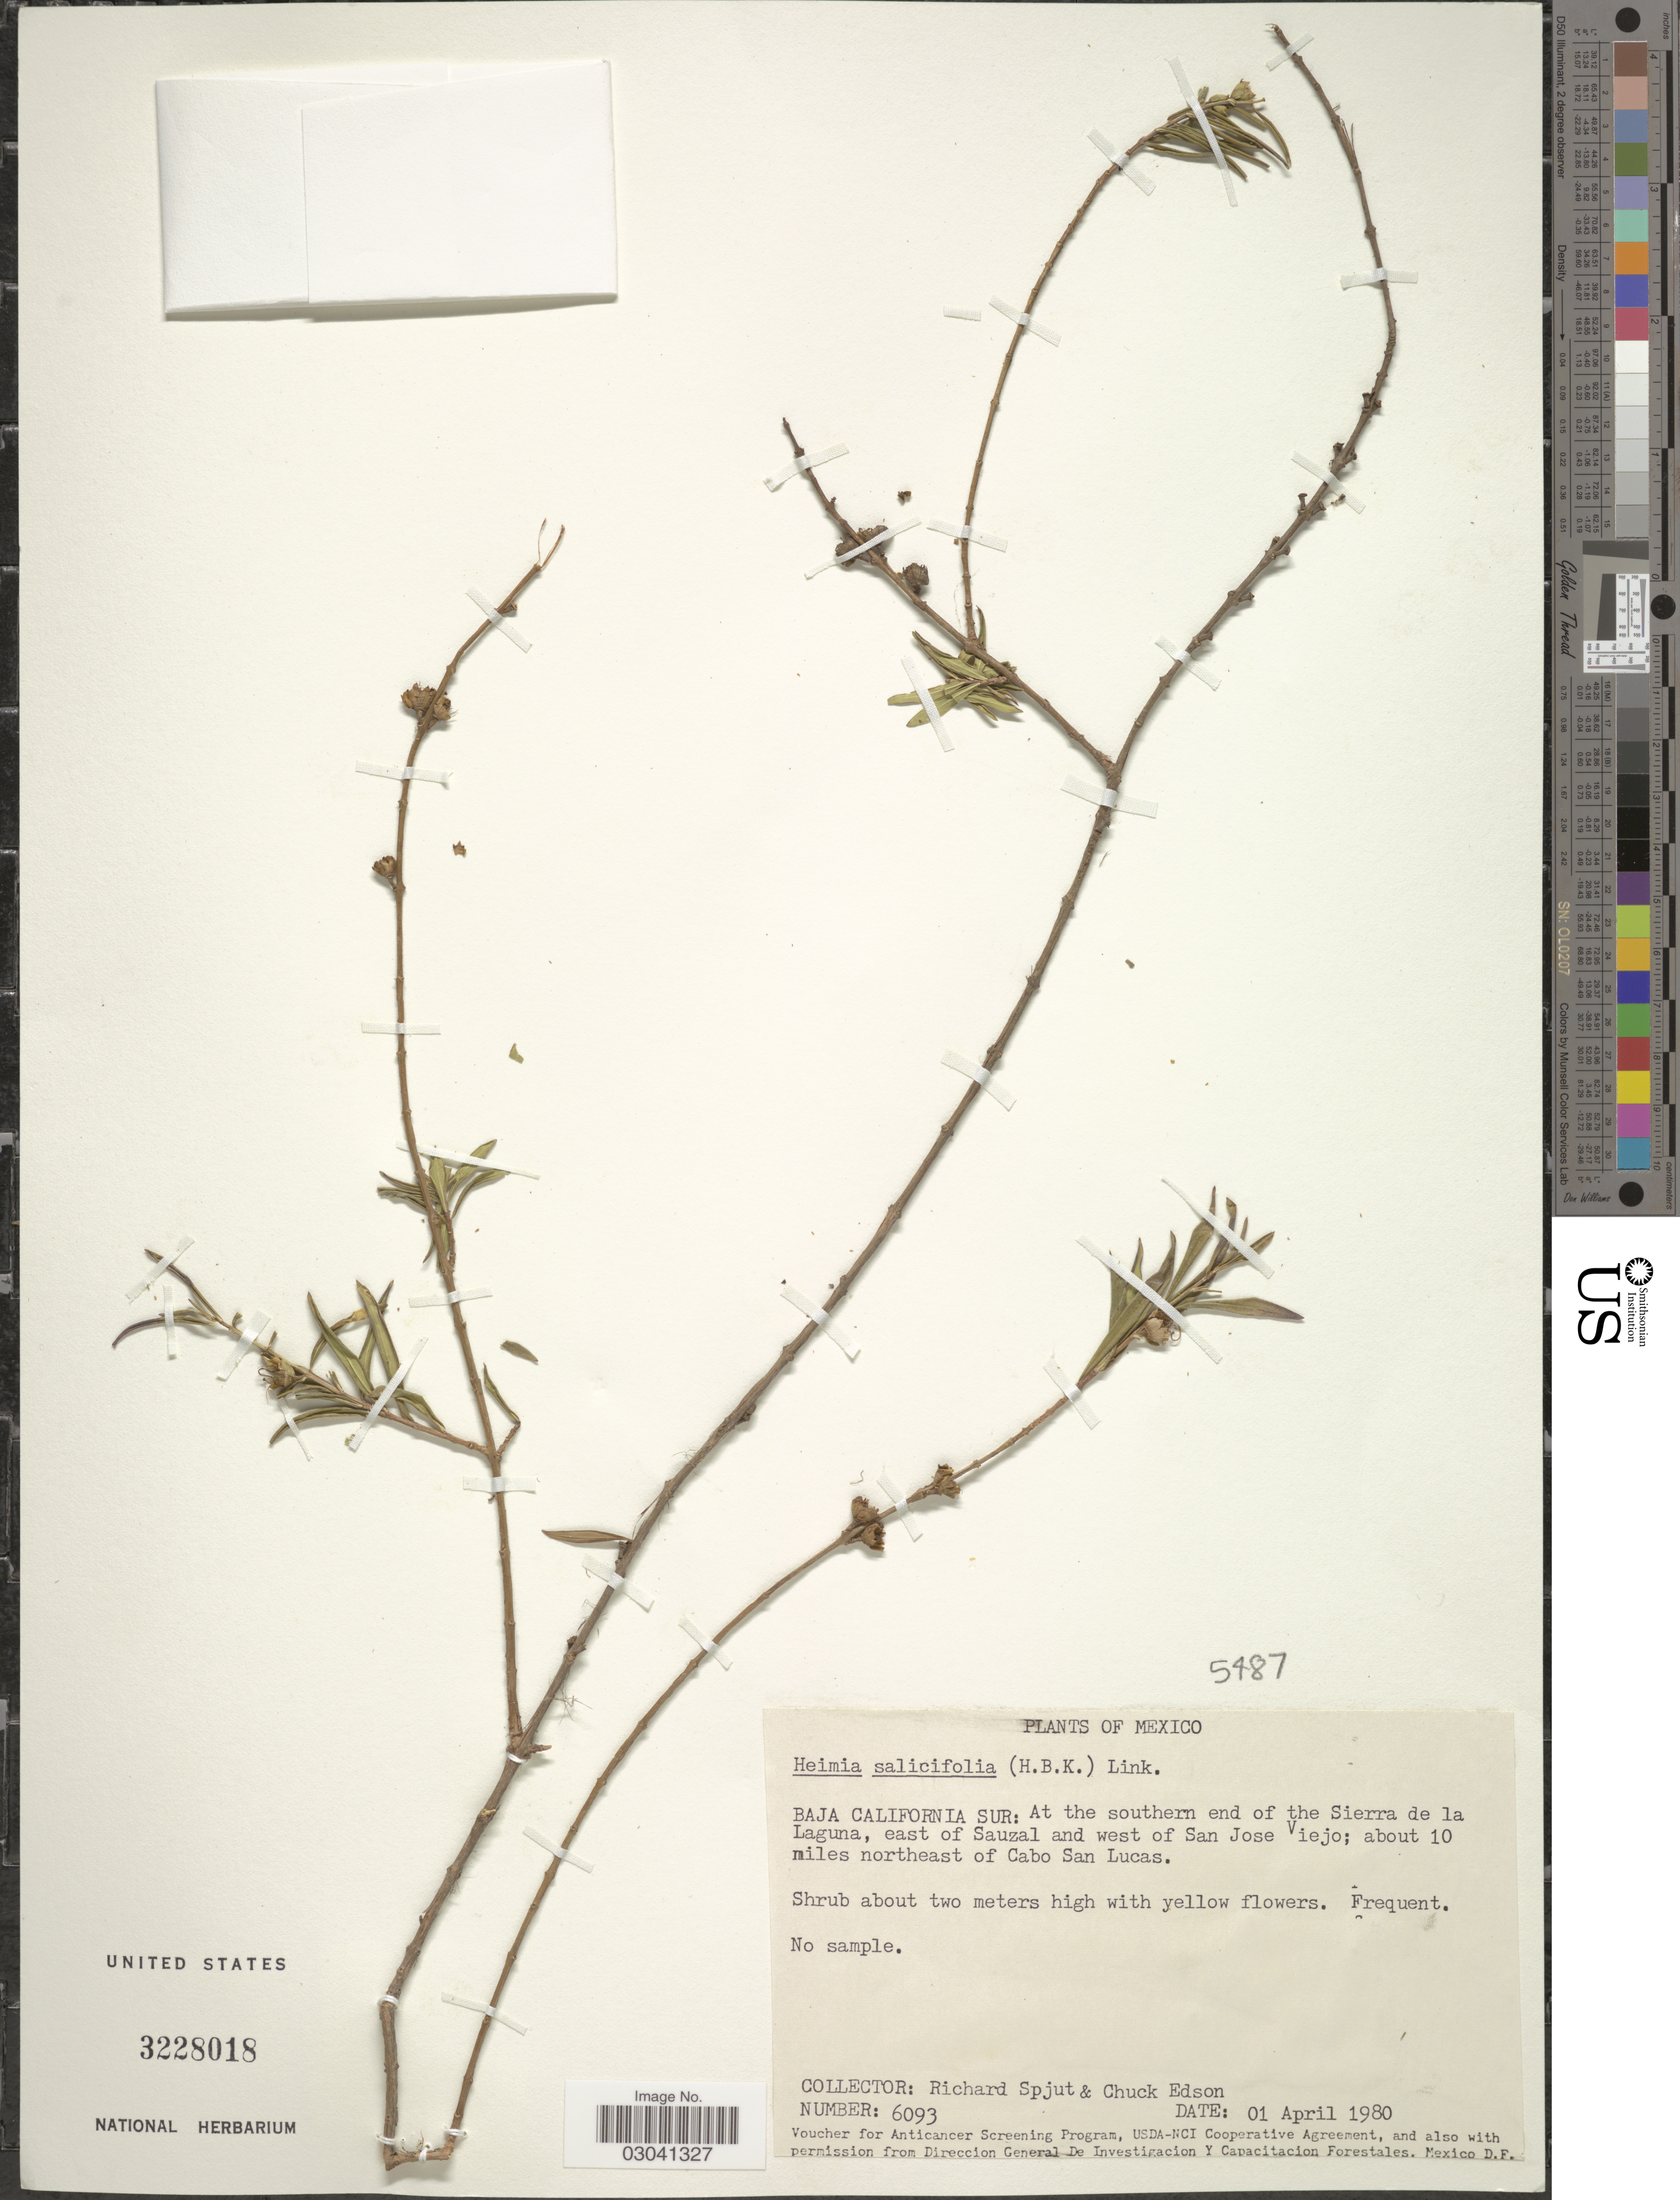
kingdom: Plantae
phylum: Tracheophyta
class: Magnoliopsida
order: Myrtales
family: Lythraceae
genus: Heimia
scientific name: Heimia salicifolia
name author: Link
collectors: R. Spjut & C. Edson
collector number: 6093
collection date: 1980-04-01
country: Mexico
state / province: Baja California Sur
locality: At the southern end of the Sierra de la Laguna, east of Sauzal and west of San Jose Viejo; about 10 miles northeast of Cabo San Lucas.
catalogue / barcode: US 3228018